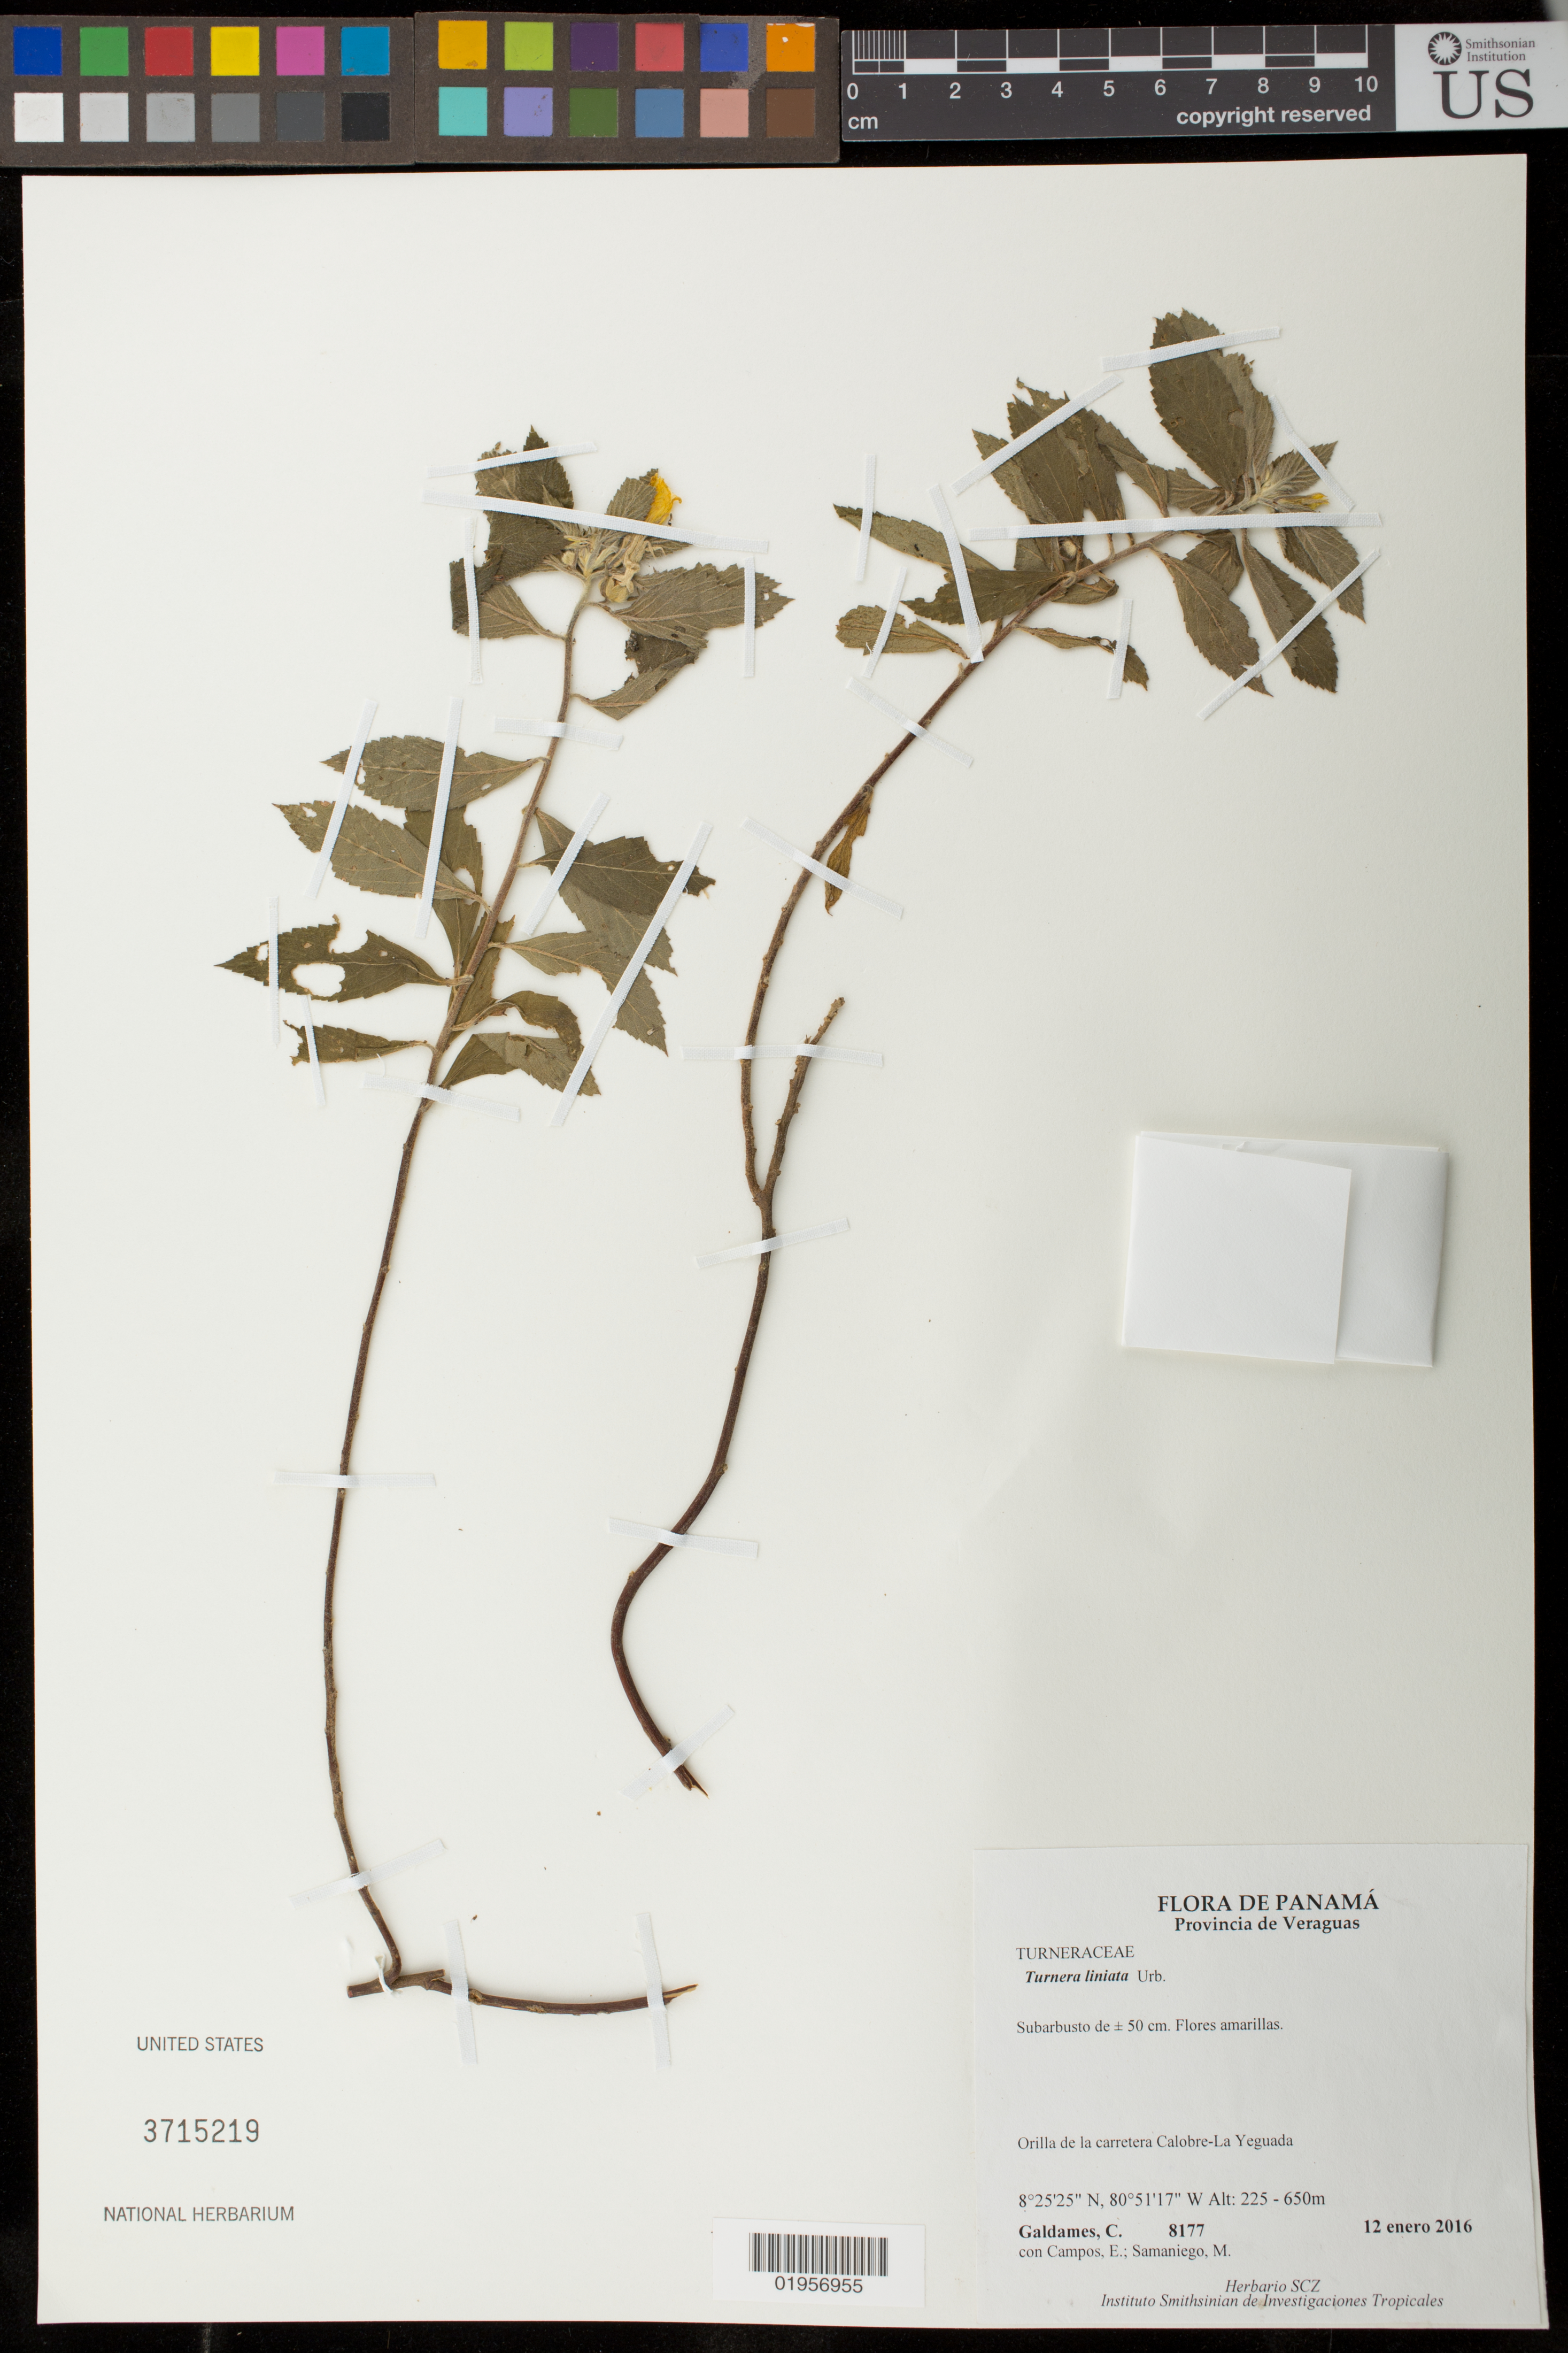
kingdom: Plantae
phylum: Tracheophyta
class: Magnoliopsida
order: Malpighiales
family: Turneraceae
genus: Turnera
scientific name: Turnera lineata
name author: Urb.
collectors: C. Galdames, E. Campos & M. Samaniego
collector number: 8177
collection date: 2016-01-12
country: Panama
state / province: Veraguas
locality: Orilla de la carretera Calobre - La Yeguada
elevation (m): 225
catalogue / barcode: US 3715219